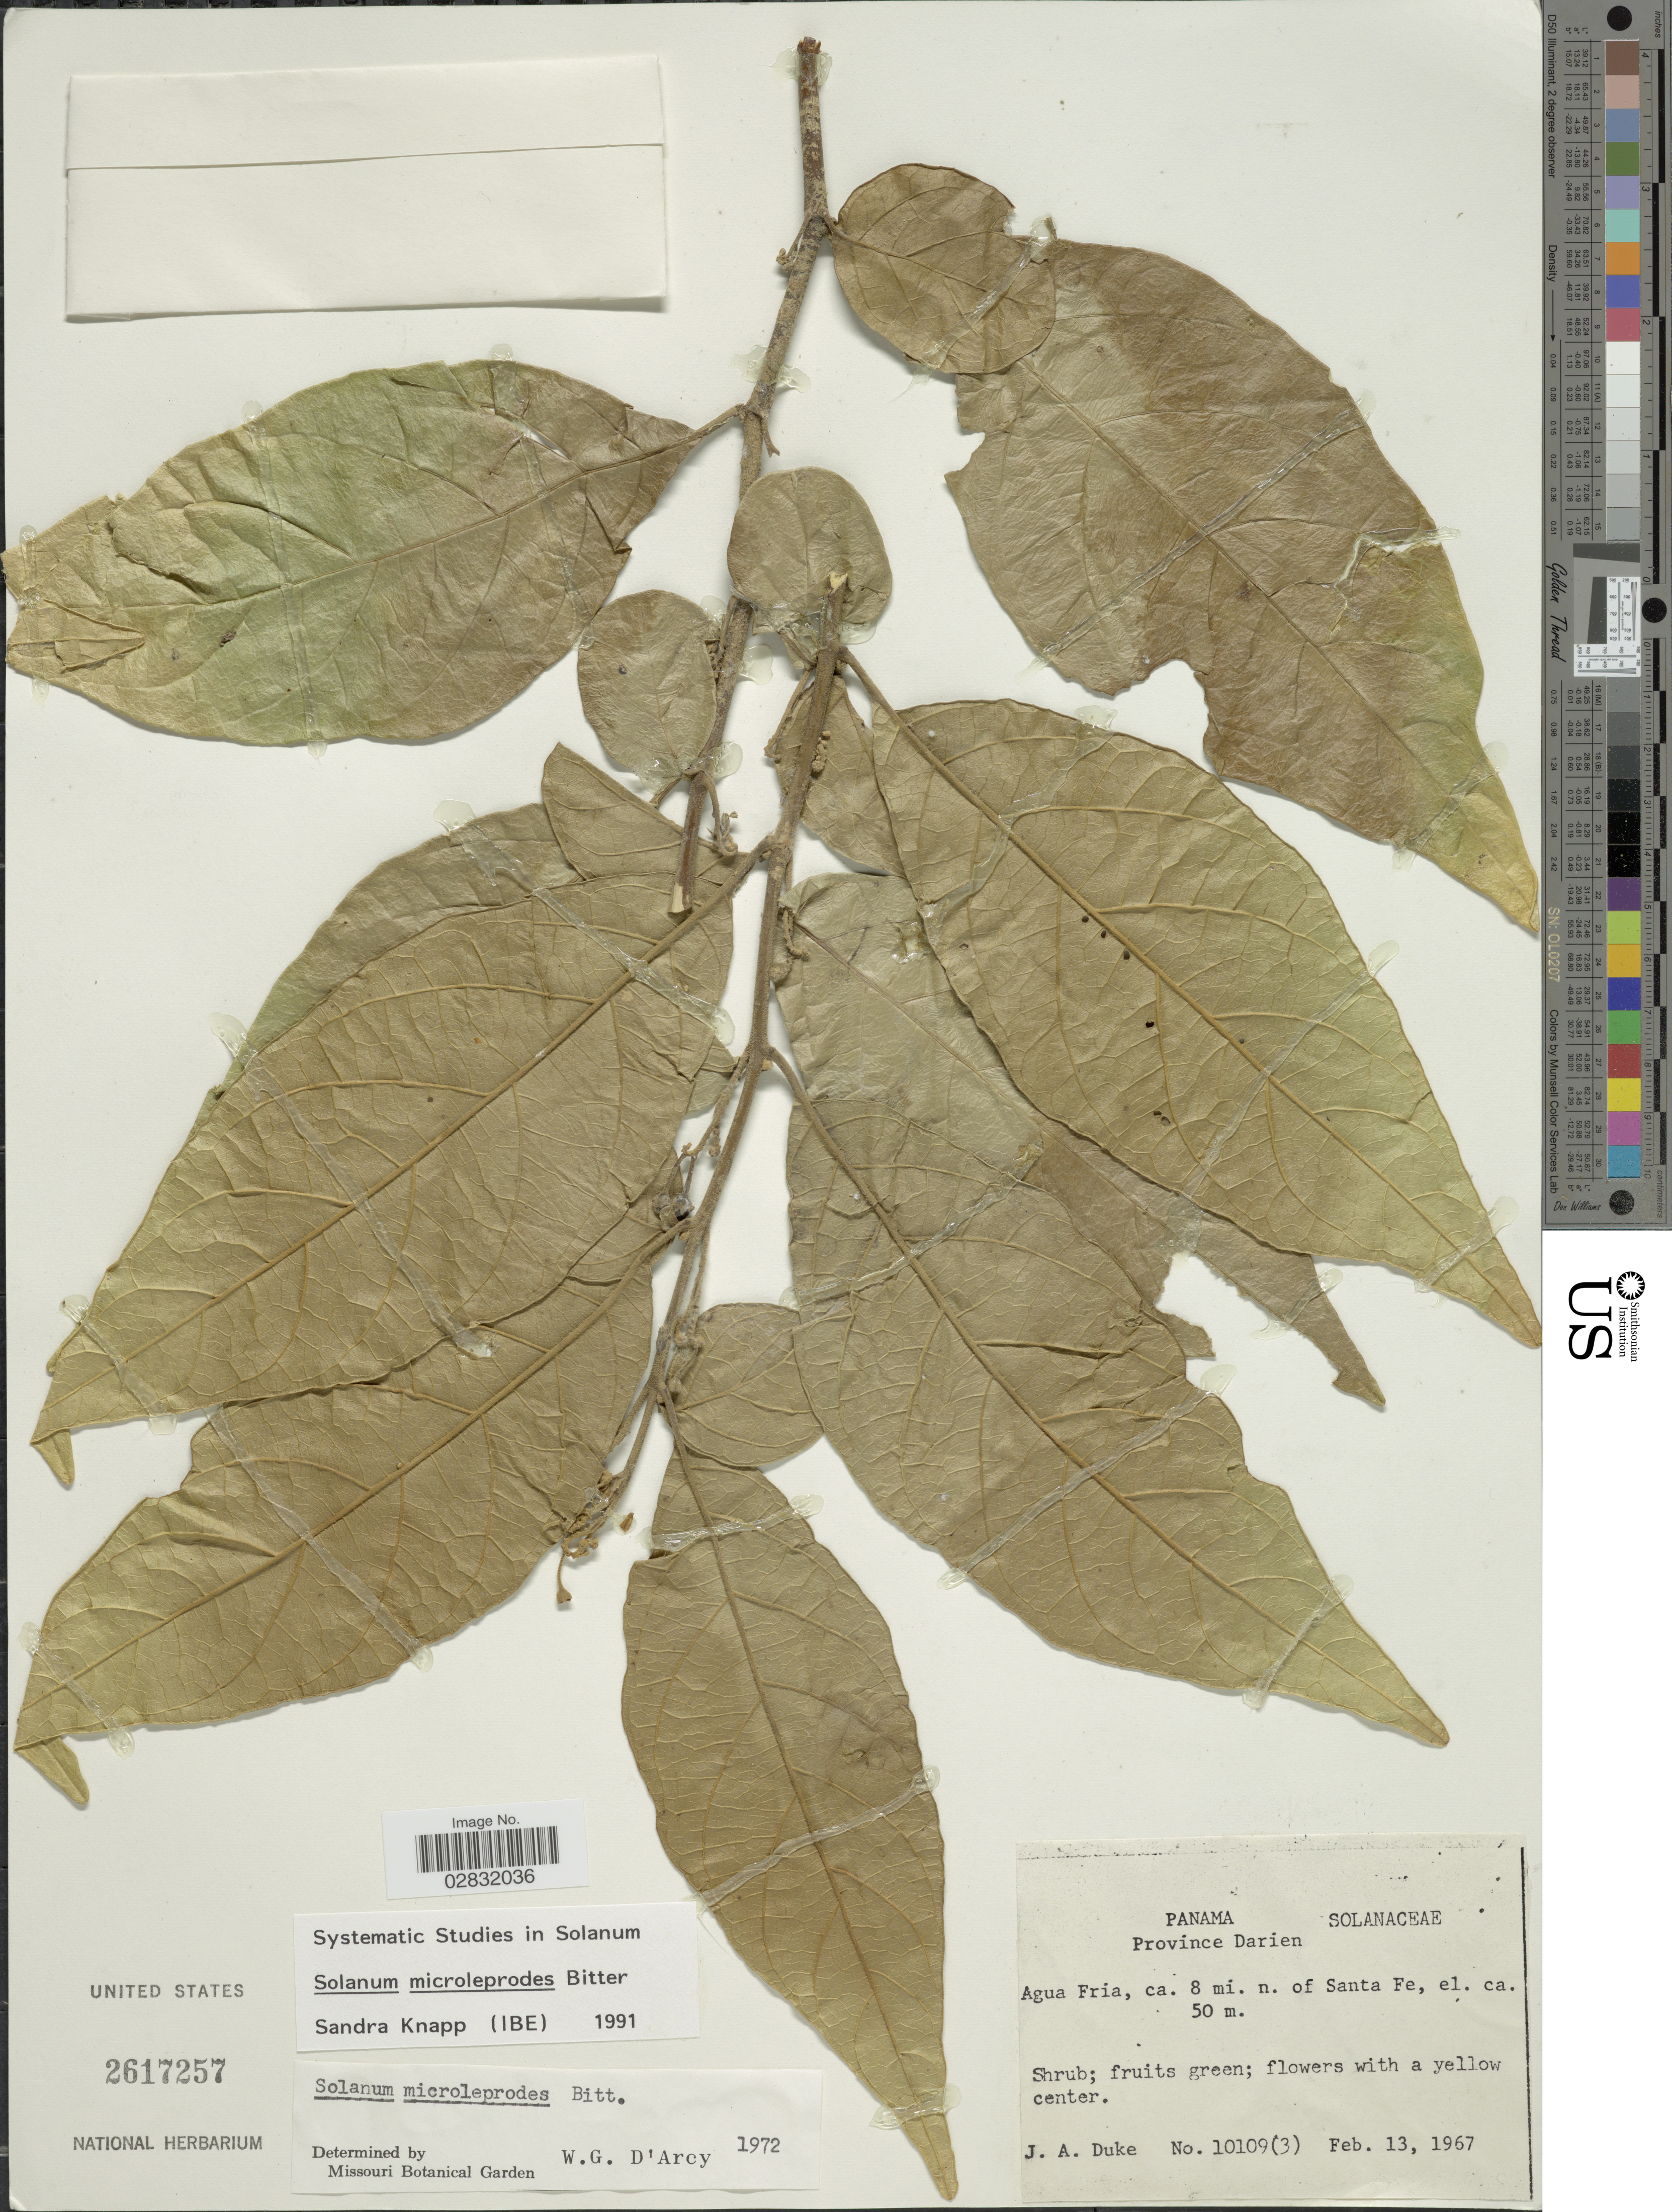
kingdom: Plantae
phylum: Tracheophyta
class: Magnoliopsida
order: Solanales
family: Solanaceae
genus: Solanum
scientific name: Solanum microleprodes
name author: Bitter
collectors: J. A. Duke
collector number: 10109 (3)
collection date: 1967-02-13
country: Panama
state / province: Darién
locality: Province Darien. Agua Fria, ca. 8 mi. n. of Santa Fe.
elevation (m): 50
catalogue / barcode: US 2617257